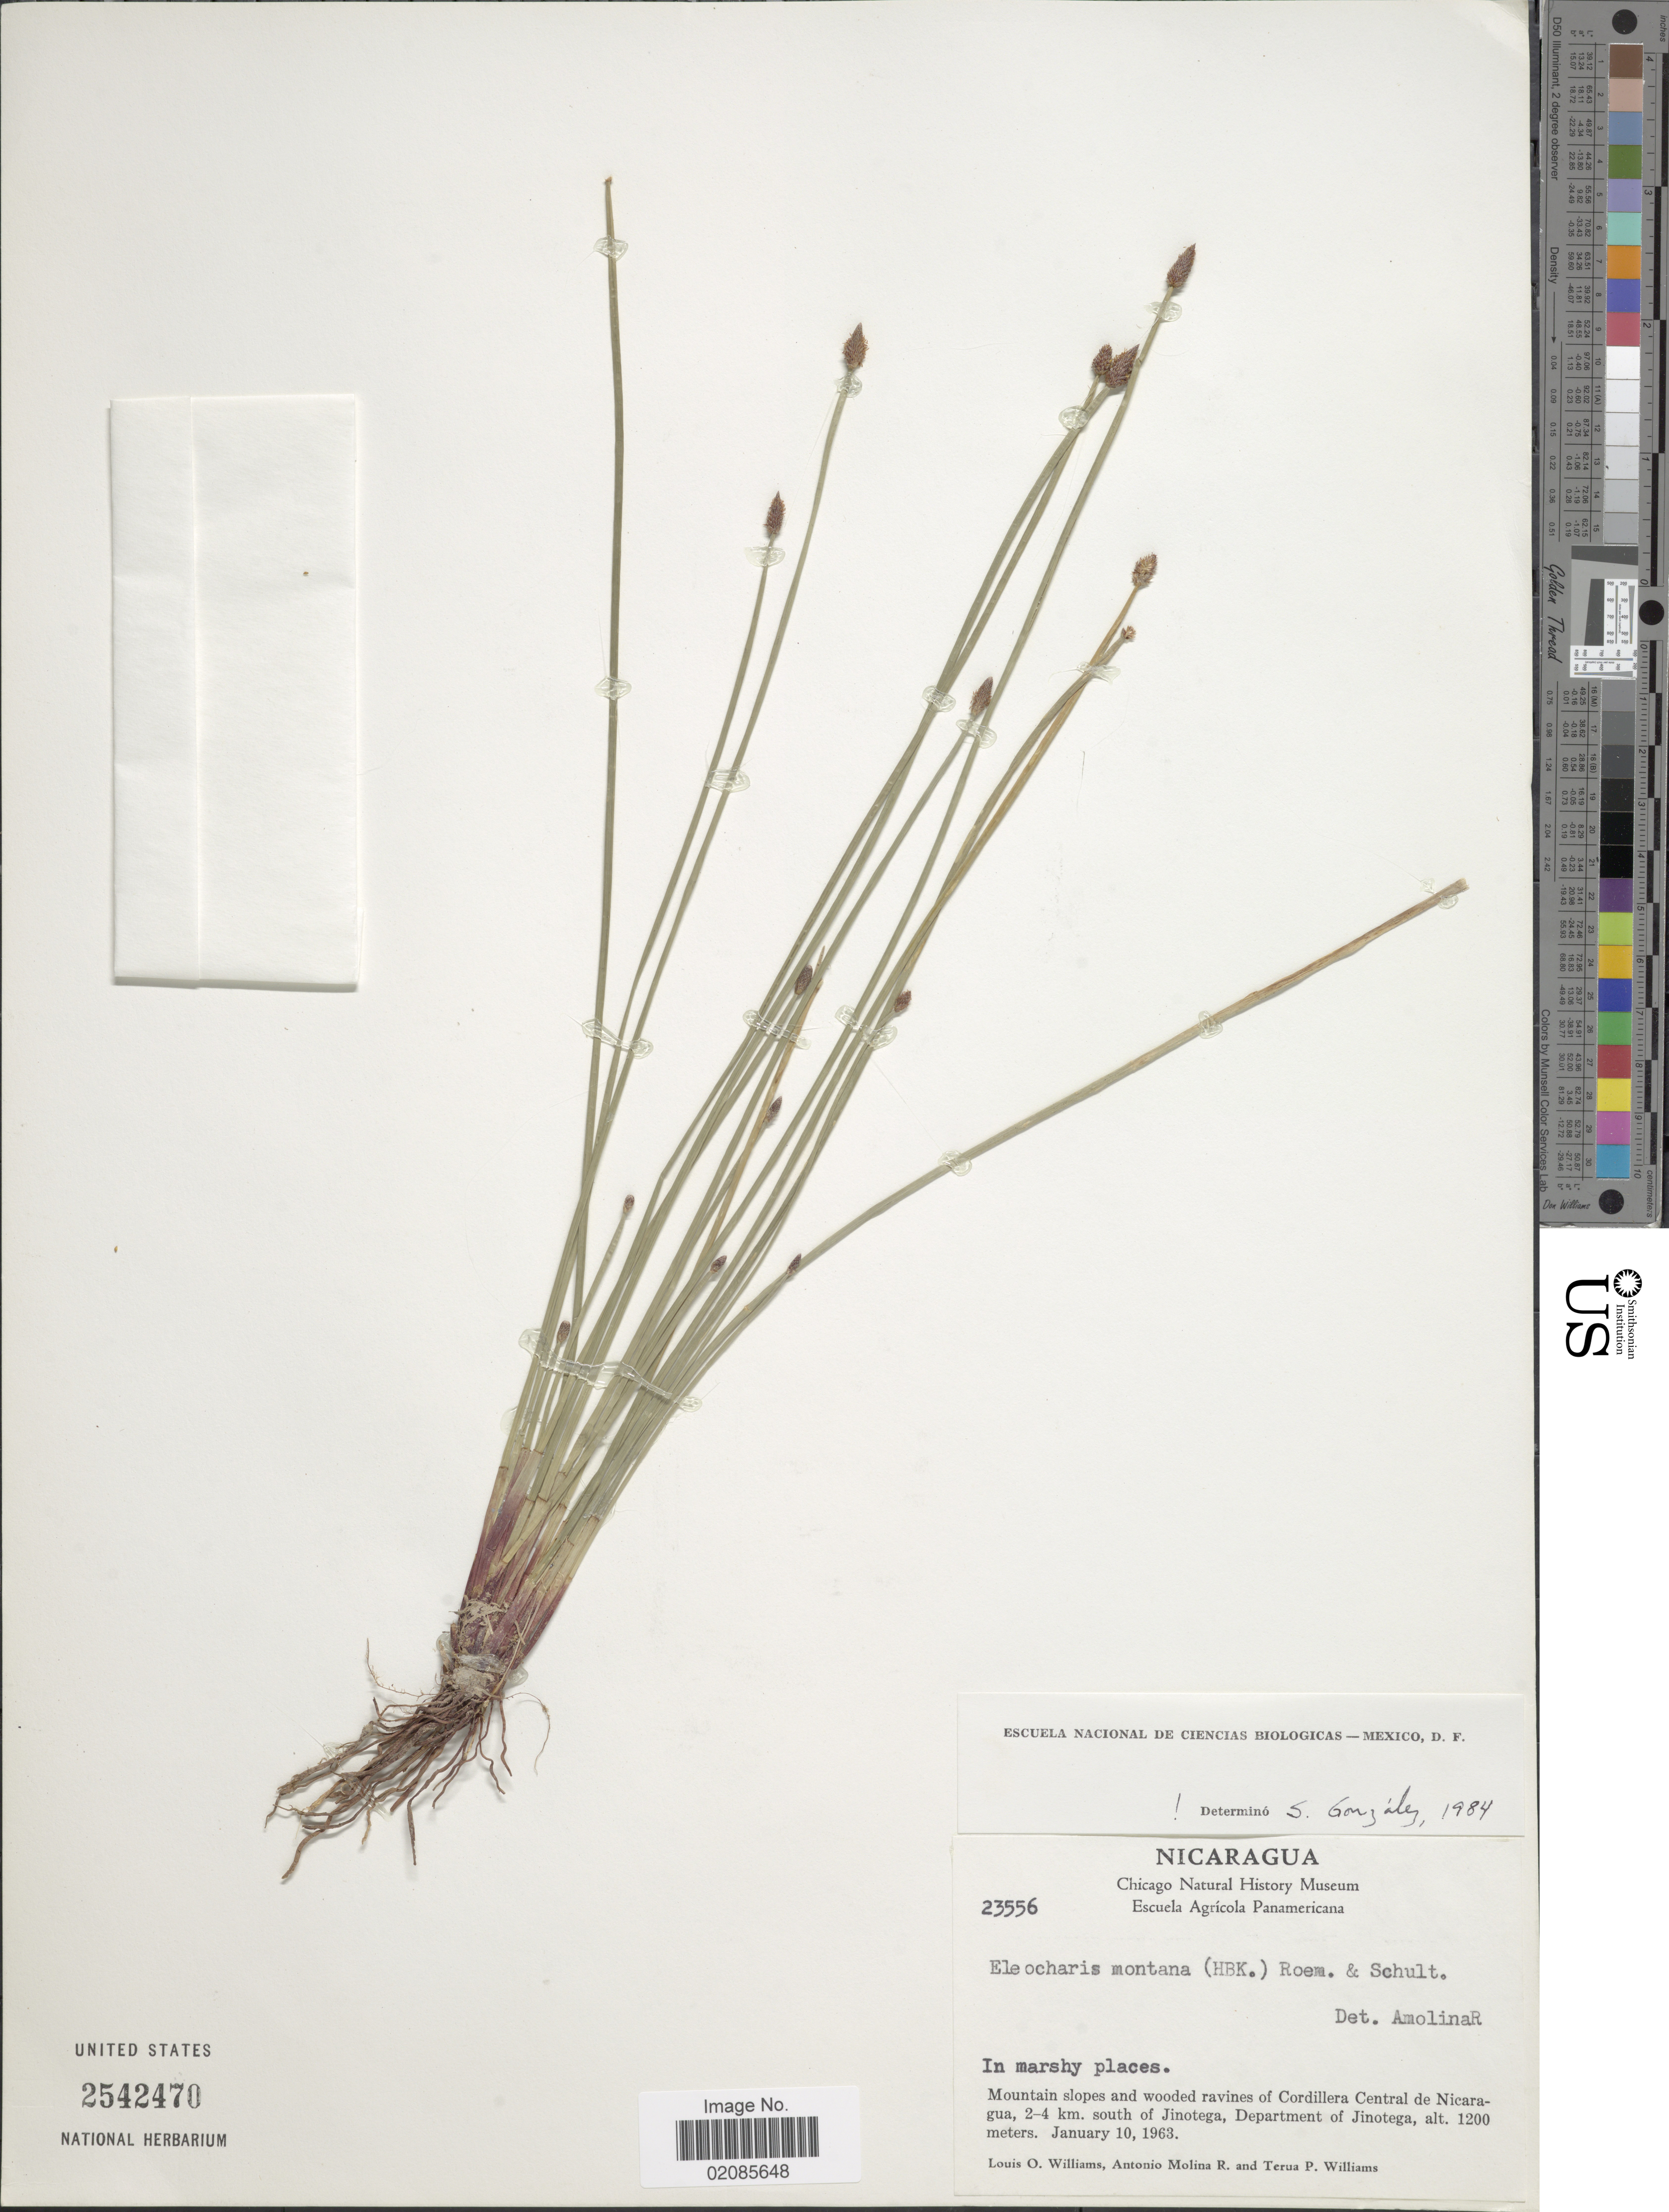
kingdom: Plantae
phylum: Tracheophyta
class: Liliopsida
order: Poales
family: Cyperaceae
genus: Eleocharis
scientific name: Eleocharis montana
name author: (Kunth) Roem. & Schult.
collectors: L. O. Williams, A. Molina R. & T. Williams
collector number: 23556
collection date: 1963-01-10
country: Nicaragua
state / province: Jinotega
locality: Mountain slopes and wooded ravines of Cordillera Central de Nicaragua, 2-4 km. south of Jinotega.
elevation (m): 1200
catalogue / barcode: US 2542470